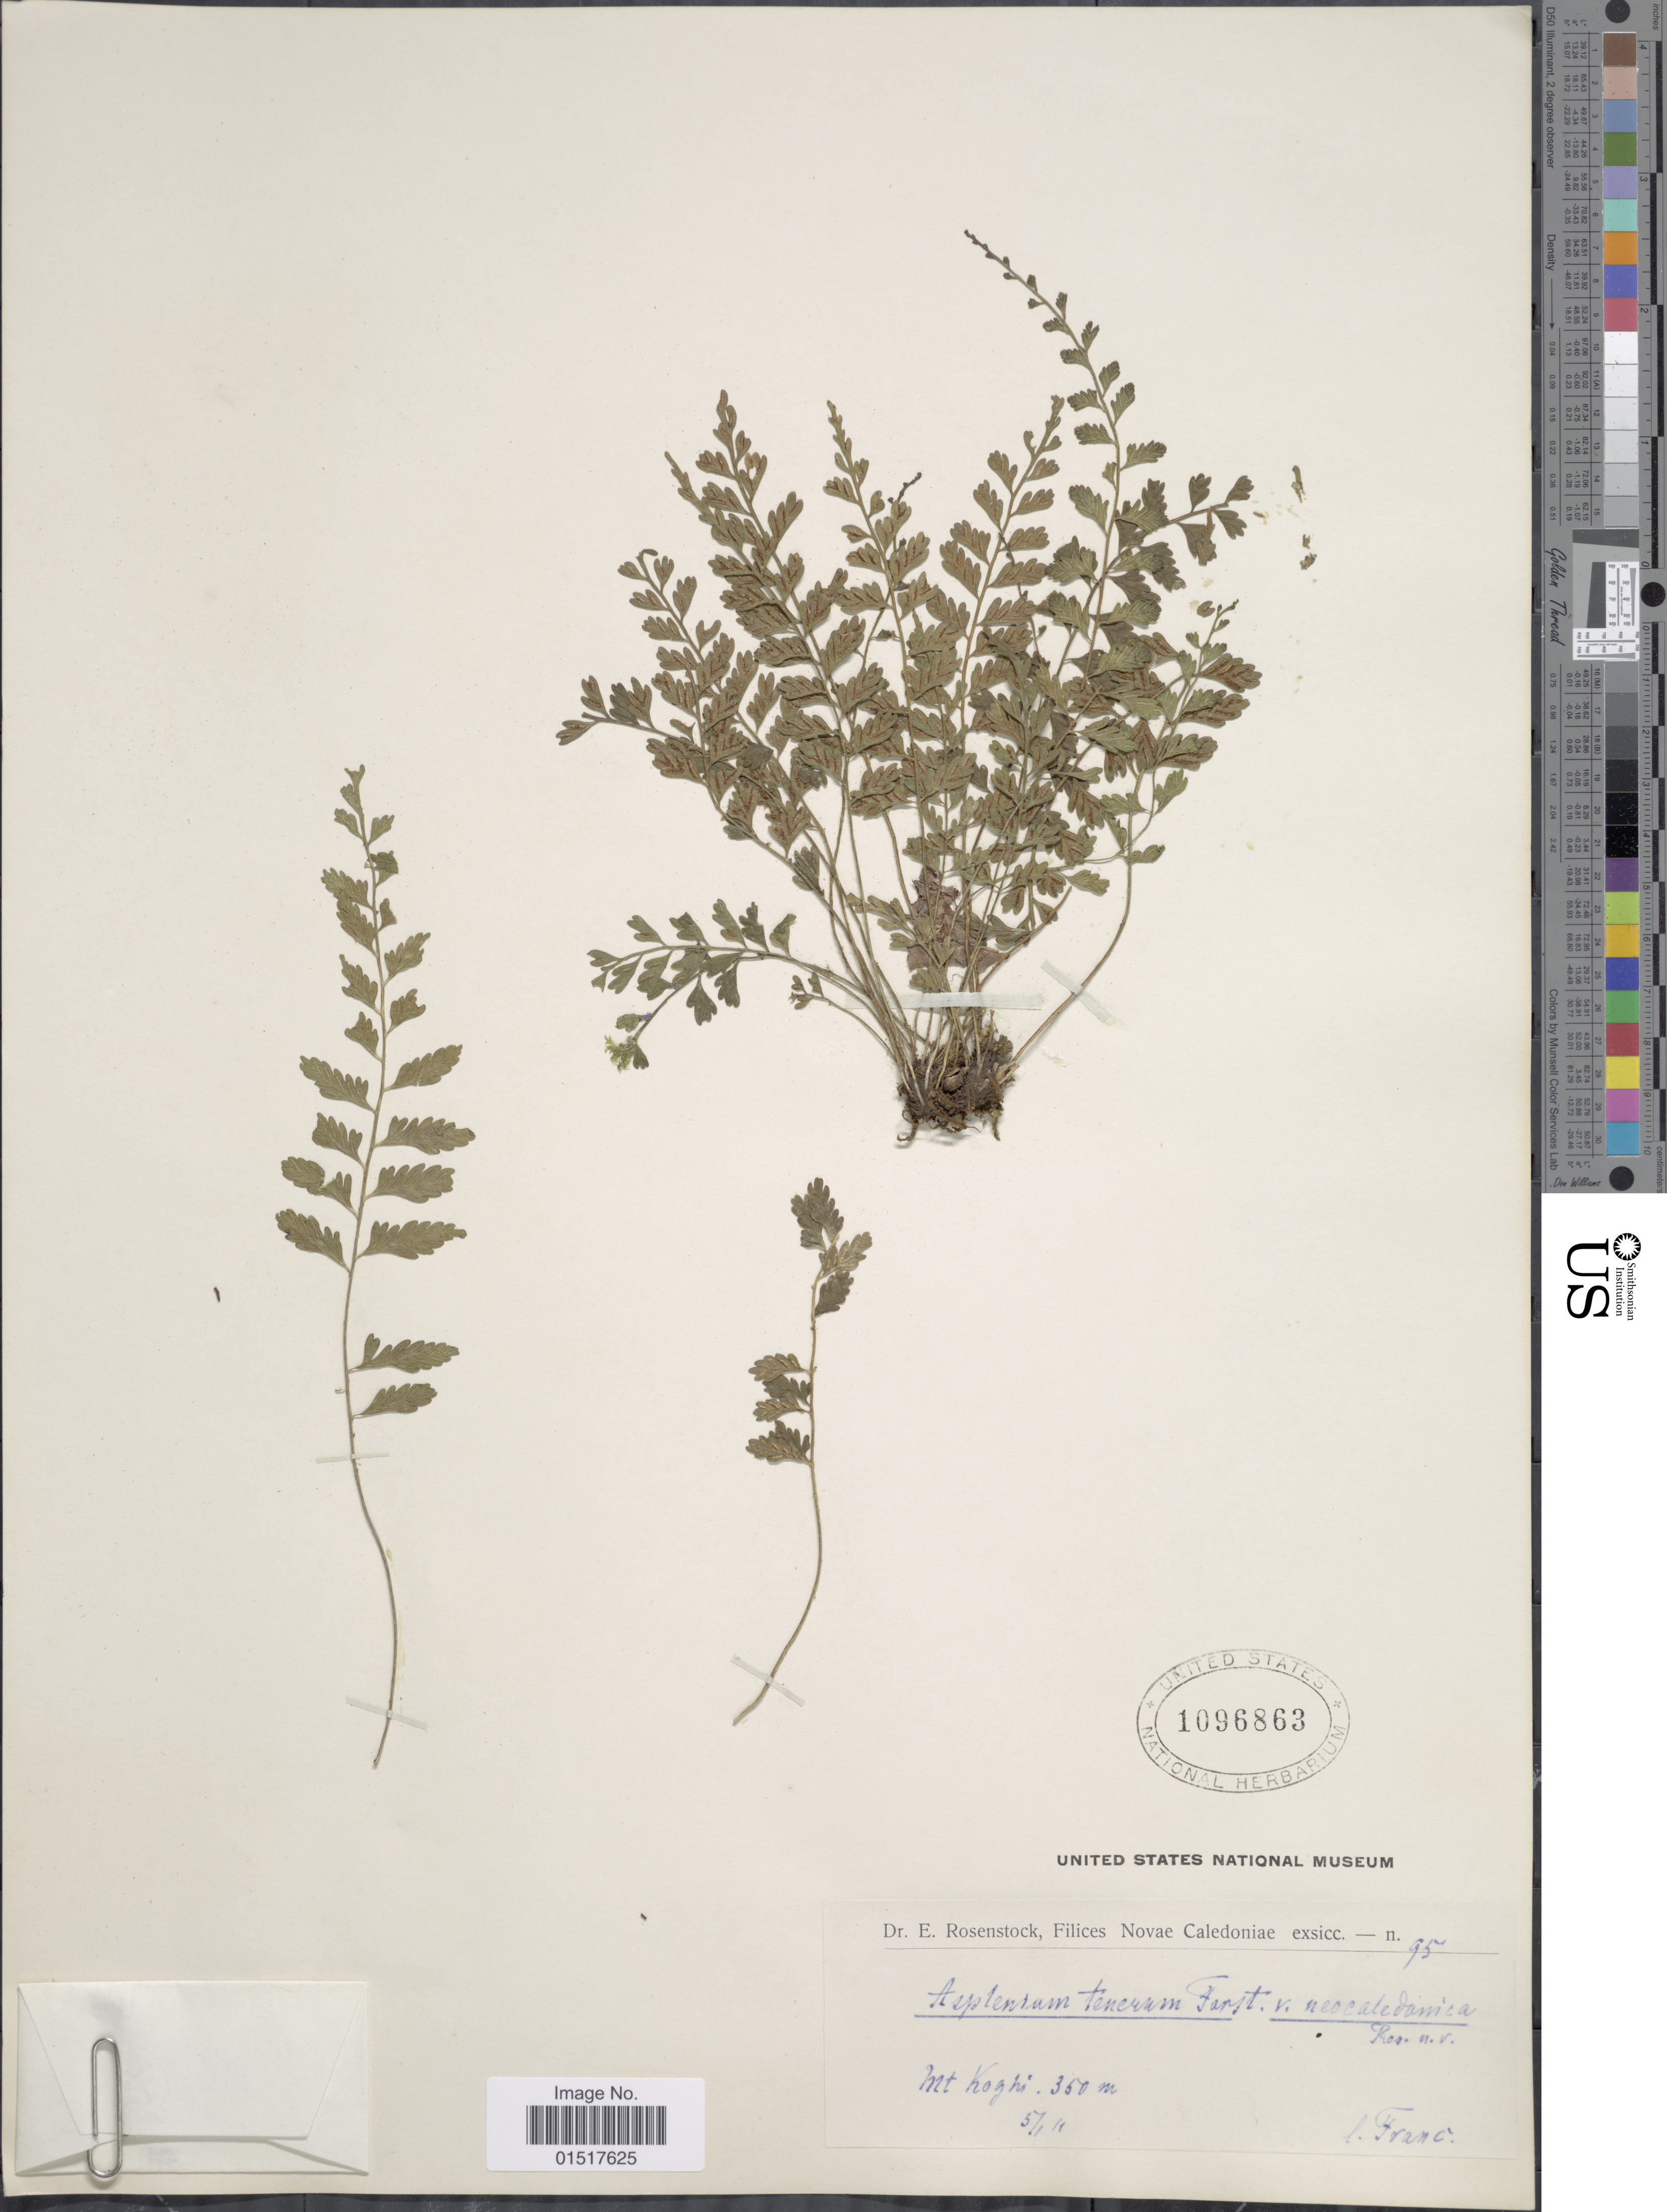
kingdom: Plantae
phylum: Tracheophyta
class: Polypodiopsida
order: Polypodiales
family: Aspleniaceae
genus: Asplenium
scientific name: Asplenium dognyense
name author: Rosenst.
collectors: Franc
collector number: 95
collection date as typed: Transcribed d/m/y: 5/1/11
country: Nigeria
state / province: Kogi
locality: Mt. Koghi.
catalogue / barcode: US 1096863